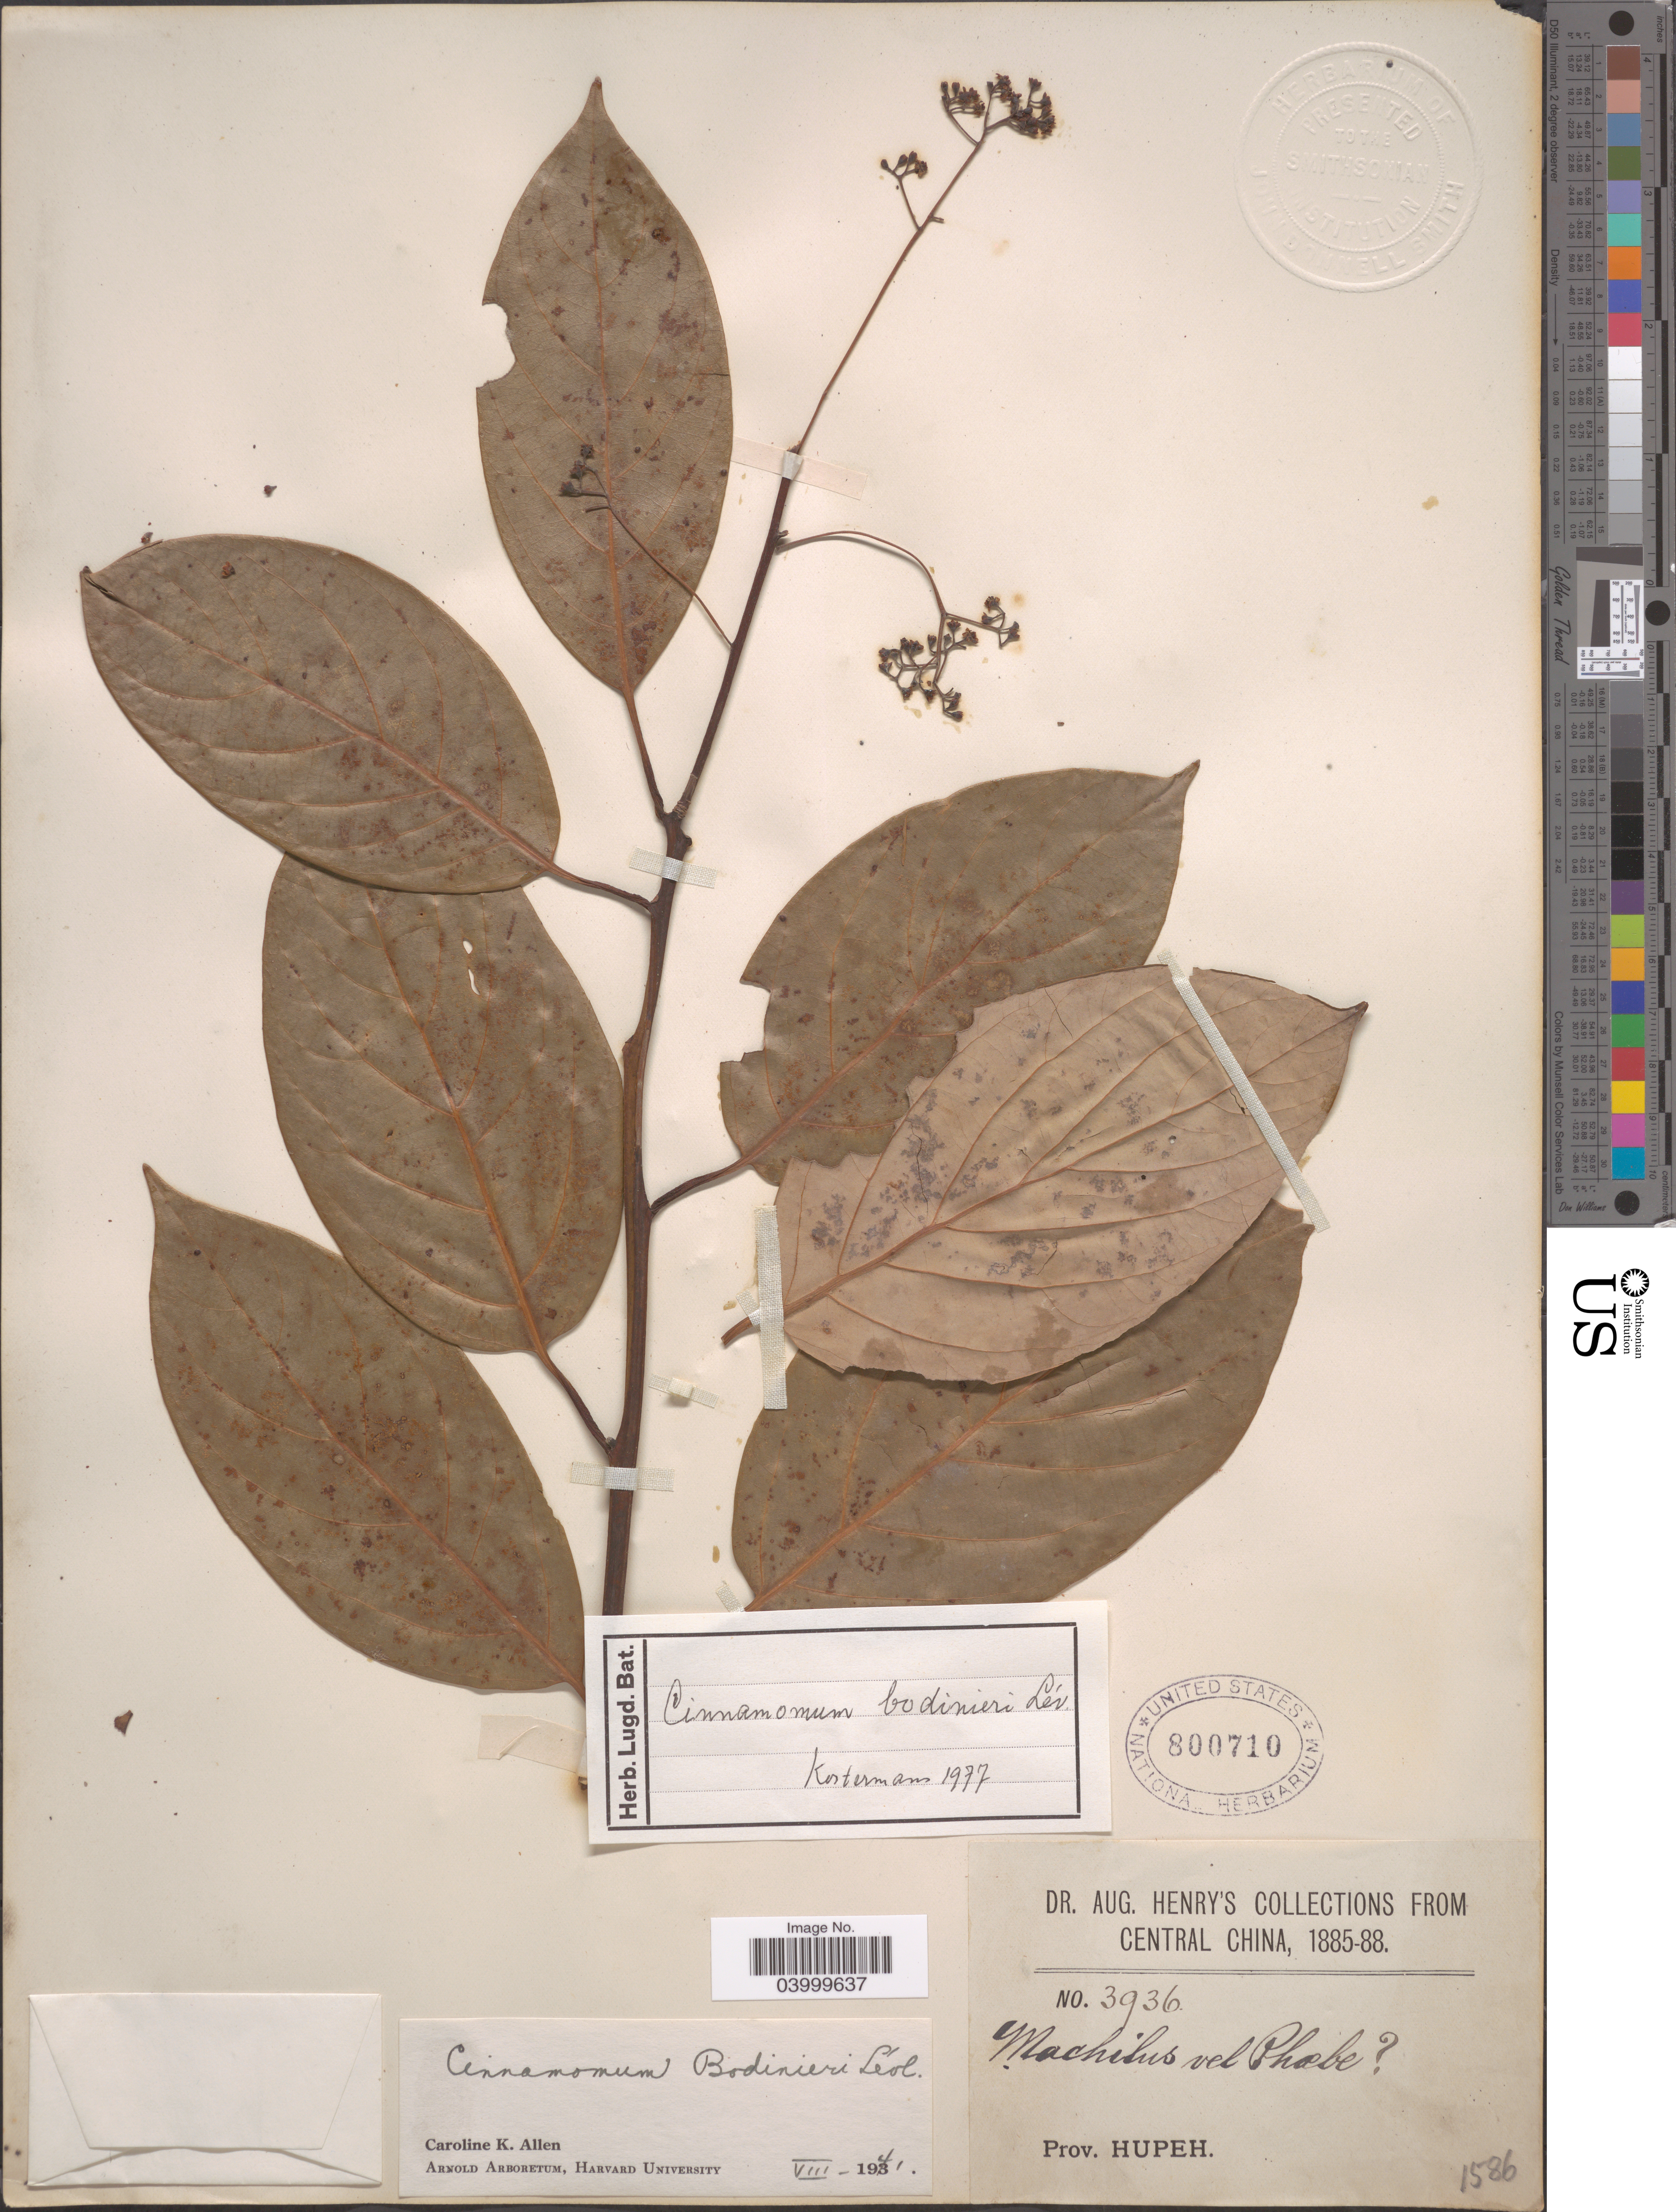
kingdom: Plantae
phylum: Tracheophyta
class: Magnoliopsida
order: Laurales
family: Lauraceae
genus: Cinnamomum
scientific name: Cinnamomum bodinieri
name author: H. Lév.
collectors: A. Henry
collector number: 3936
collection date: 1885/1888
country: China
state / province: Hubei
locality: Central China. Prov. Hupeh.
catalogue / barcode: US 800710